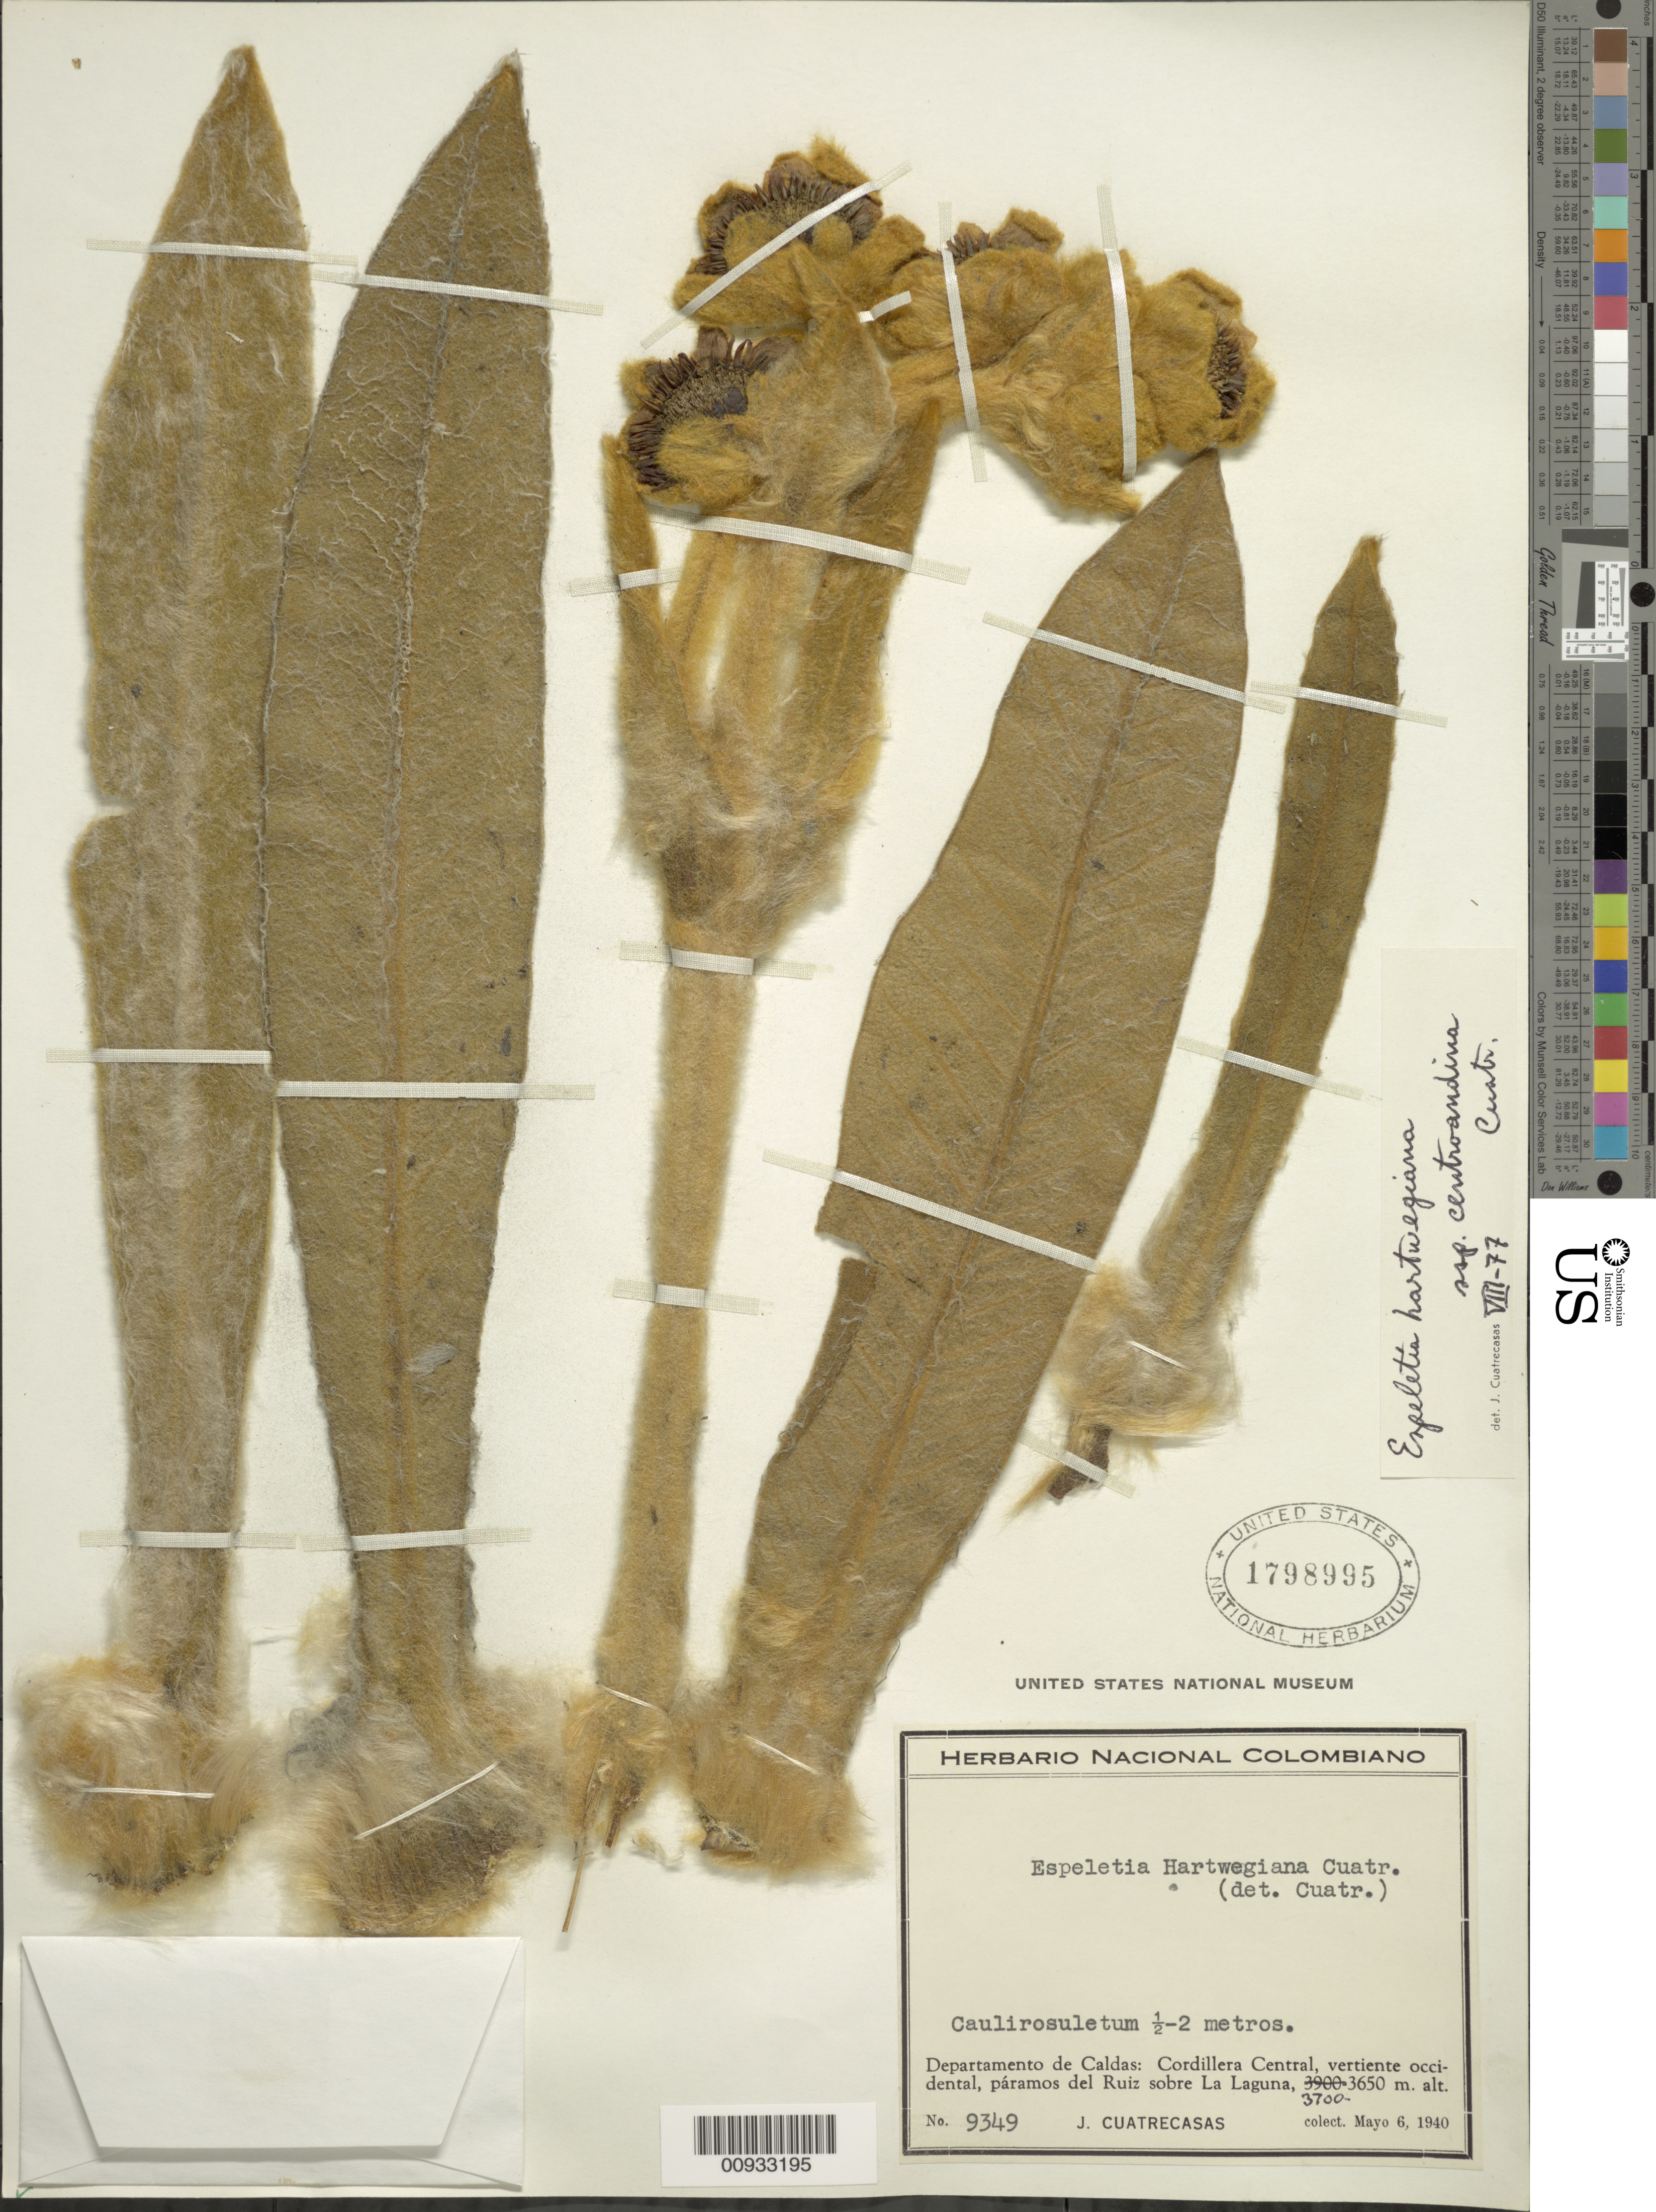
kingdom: Plantae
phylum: Tracheophyta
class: Magnoliopsida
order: Asterales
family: Asteraceae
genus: Espeletia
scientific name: Espeletia hartwegiana subsp. centroandina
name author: Cuatrec.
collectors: J. Cuatrecasas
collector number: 9349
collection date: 1940-05-06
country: Colombia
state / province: Caldas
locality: Cordillera Central, vertiente occidental, páramos del Ruiz sobre La Laguna.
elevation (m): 3650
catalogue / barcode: US 1798995